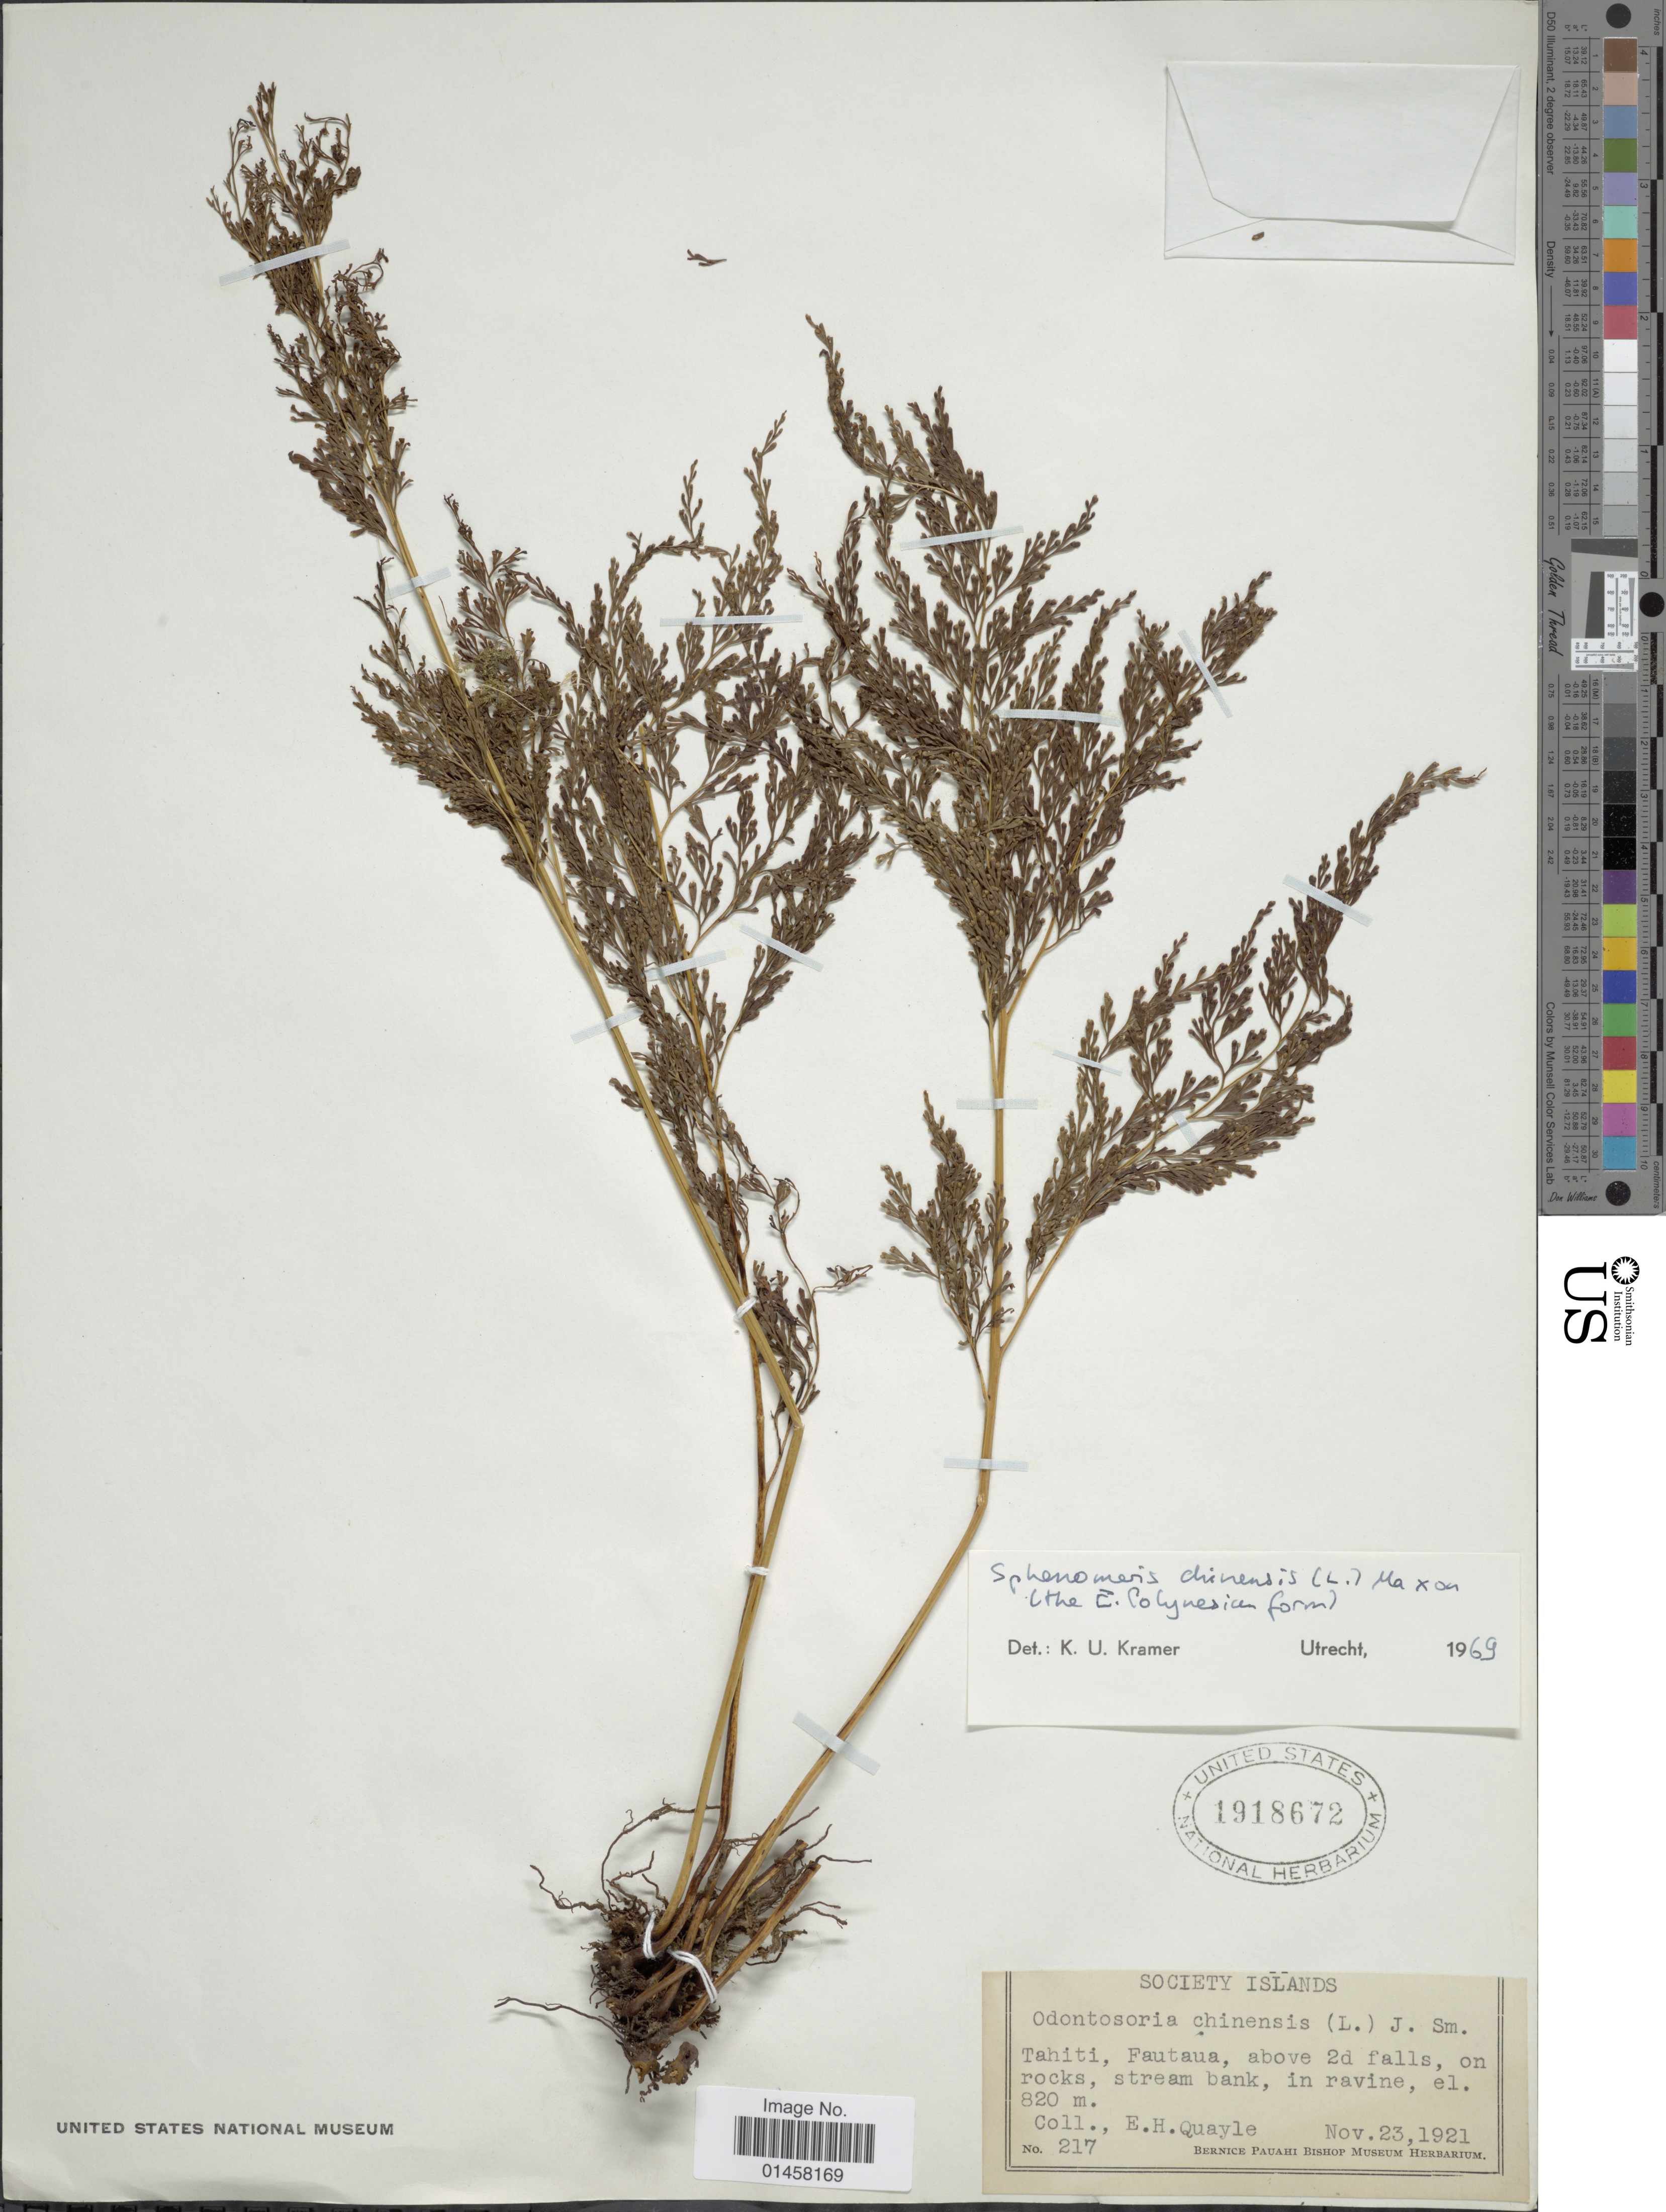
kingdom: Plantae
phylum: Tracheophyta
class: Polypodiopsida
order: Polypodiales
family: Lindsaeaceae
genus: Sphenomeris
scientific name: Sphenomeris chinensis var. chinensis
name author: (L.) Maxon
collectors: E. Quayle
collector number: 217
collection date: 1921-11-23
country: French Polynesia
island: Tahiti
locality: Society Islands. Tahiti, Fautaua, above 2d falls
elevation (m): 820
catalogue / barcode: US 1918672